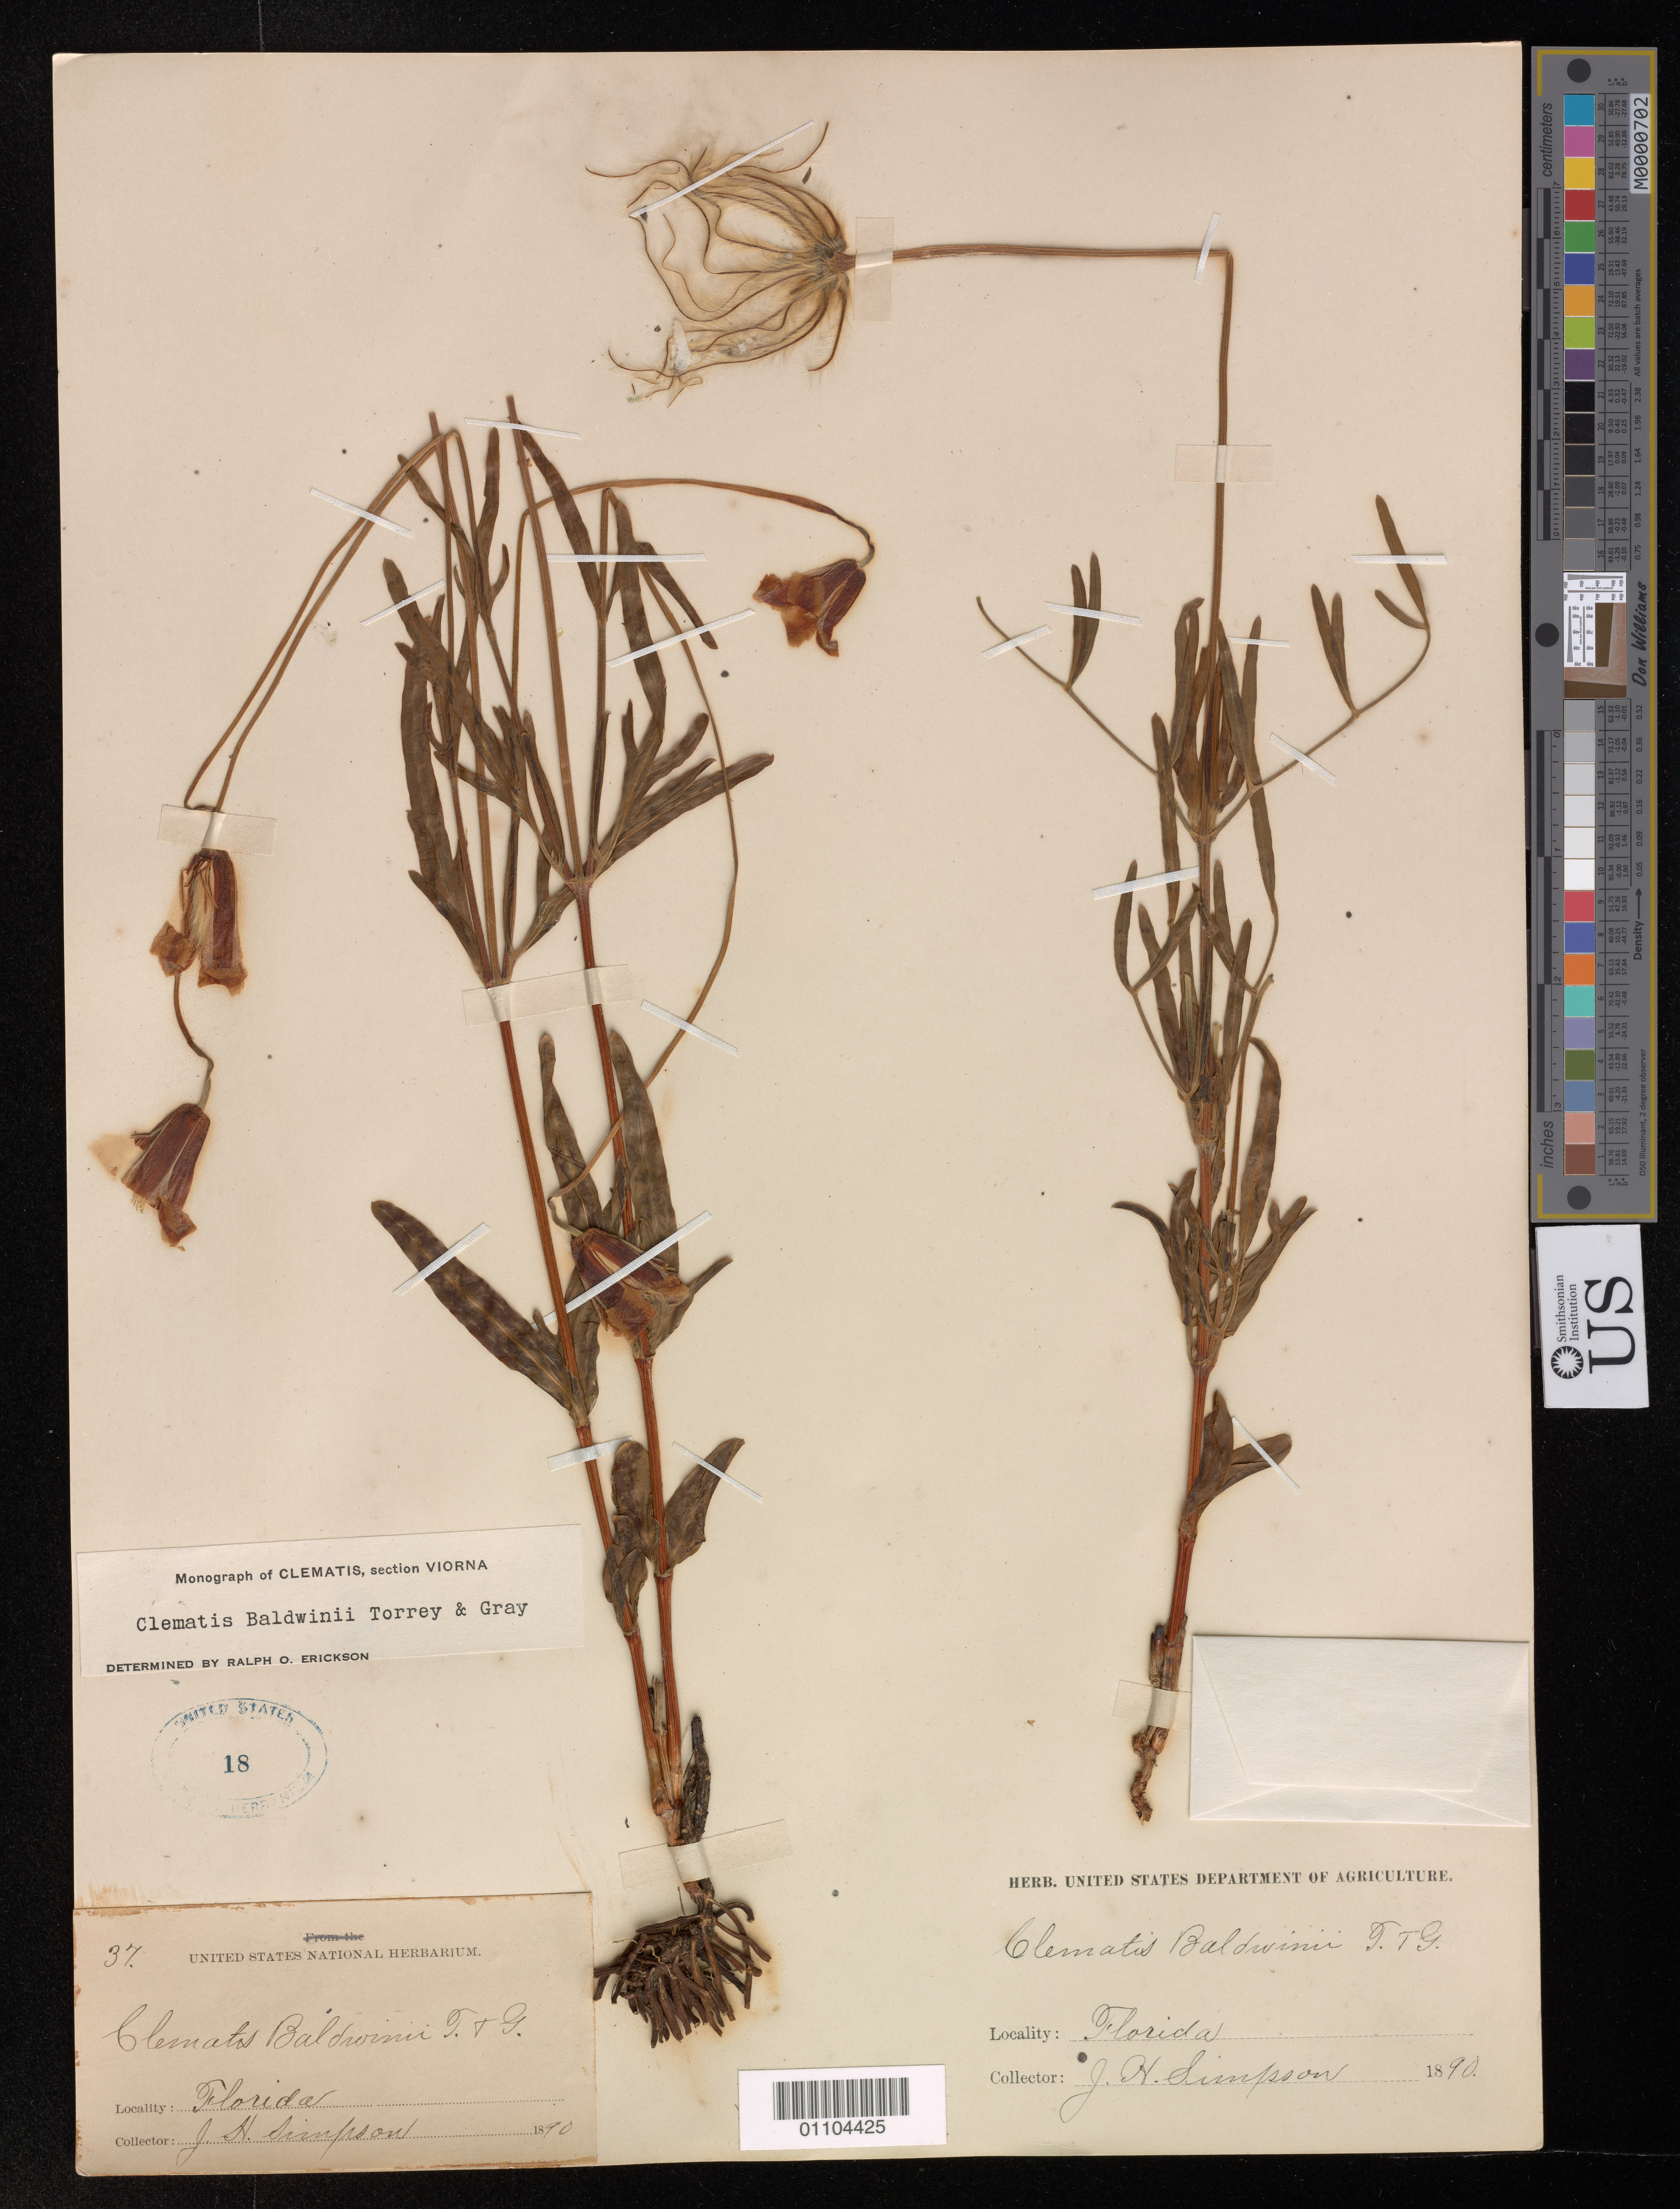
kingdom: Plantae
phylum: Tracheophyta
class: Magnoliopsida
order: Ranunculales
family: Ranunculaceae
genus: Clematis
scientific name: Clematis baldwinii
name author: Torr. & A. Gray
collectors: J. H. Simpson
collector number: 37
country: United States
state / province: Florida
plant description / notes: Sheet #18 of the US National Herbarium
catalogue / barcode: US 18